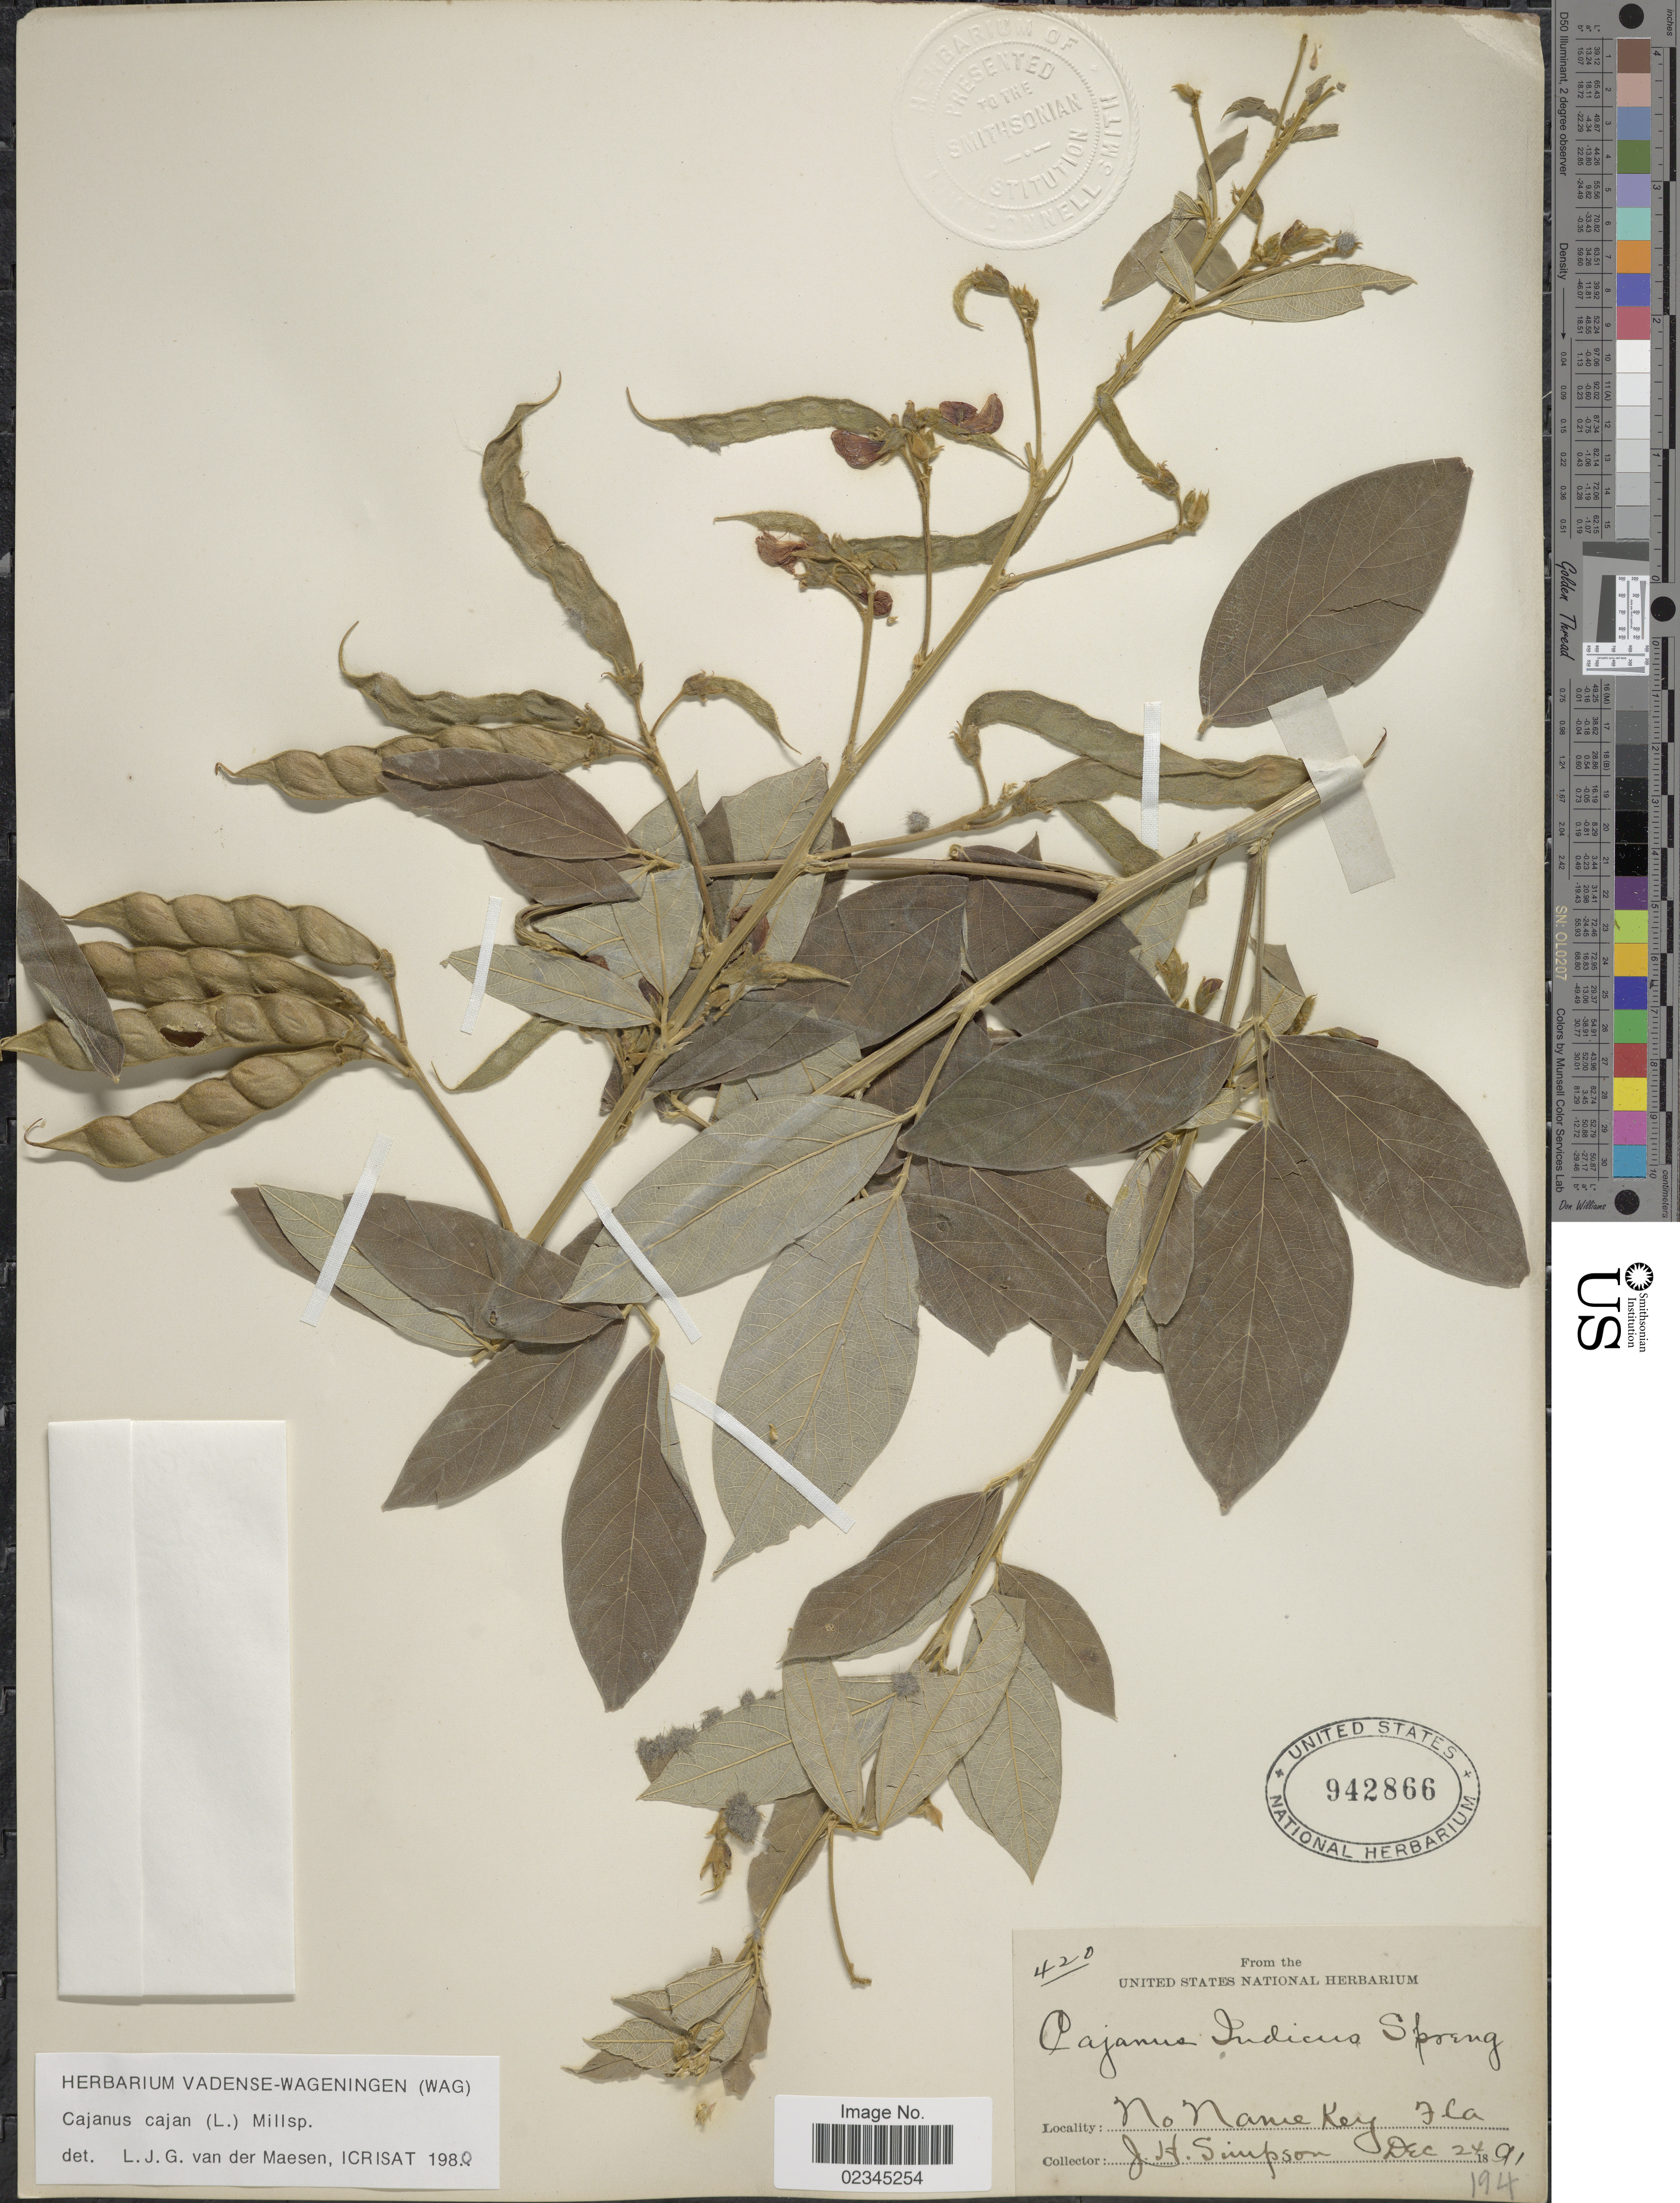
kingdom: Plantae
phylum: Tracheophyta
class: Magnoliopsida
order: Fabales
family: Fabaceae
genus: Cajanus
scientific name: Cajanus cajan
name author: (L.) Huth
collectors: J. H. Simpson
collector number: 420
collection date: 1891-12-24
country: United States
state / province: Florida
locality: No Name Key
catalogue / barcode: US 942866